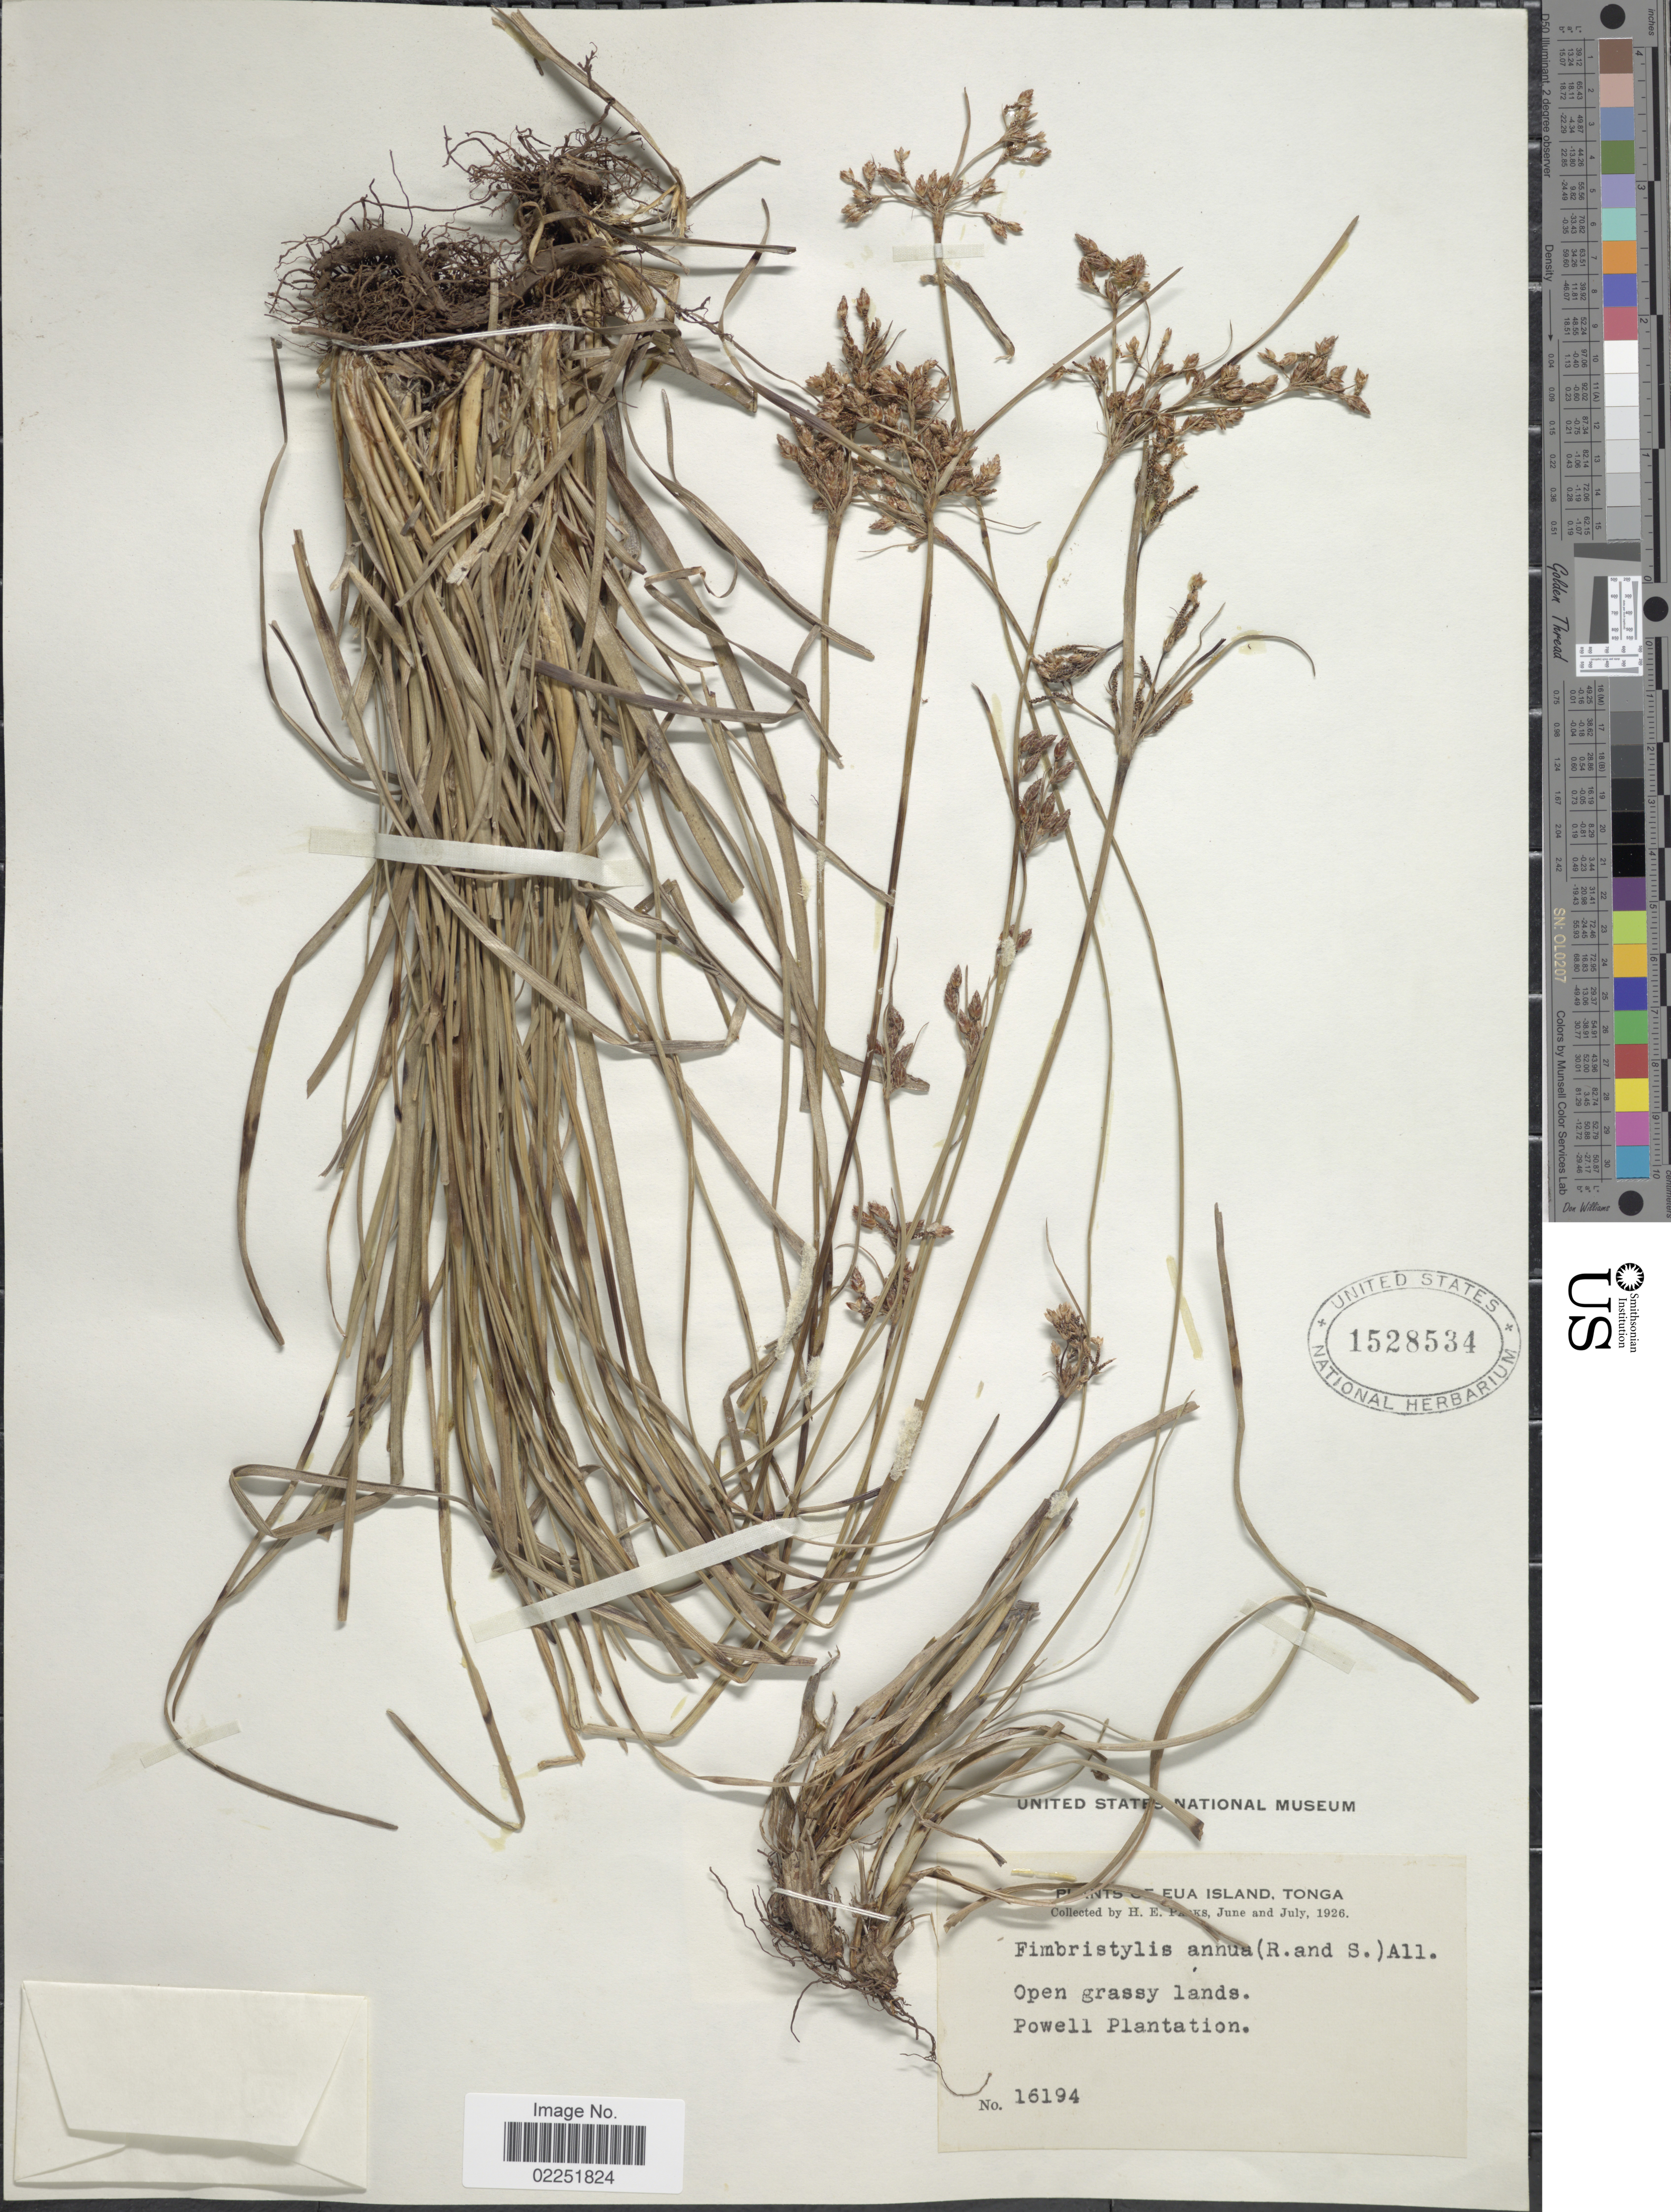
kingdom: Plantae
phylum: Tracheophyta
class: Liliopsida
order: Poales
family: Cyperaceae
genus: Fimbristylis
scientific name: Fimbristylis dichotoma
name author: (L.) Vahl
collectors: H. E. Parks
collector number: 16194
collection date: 1926-06/1926-07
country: Tonga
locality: Eua Island, Powell Plantation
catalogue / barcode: US 1528534